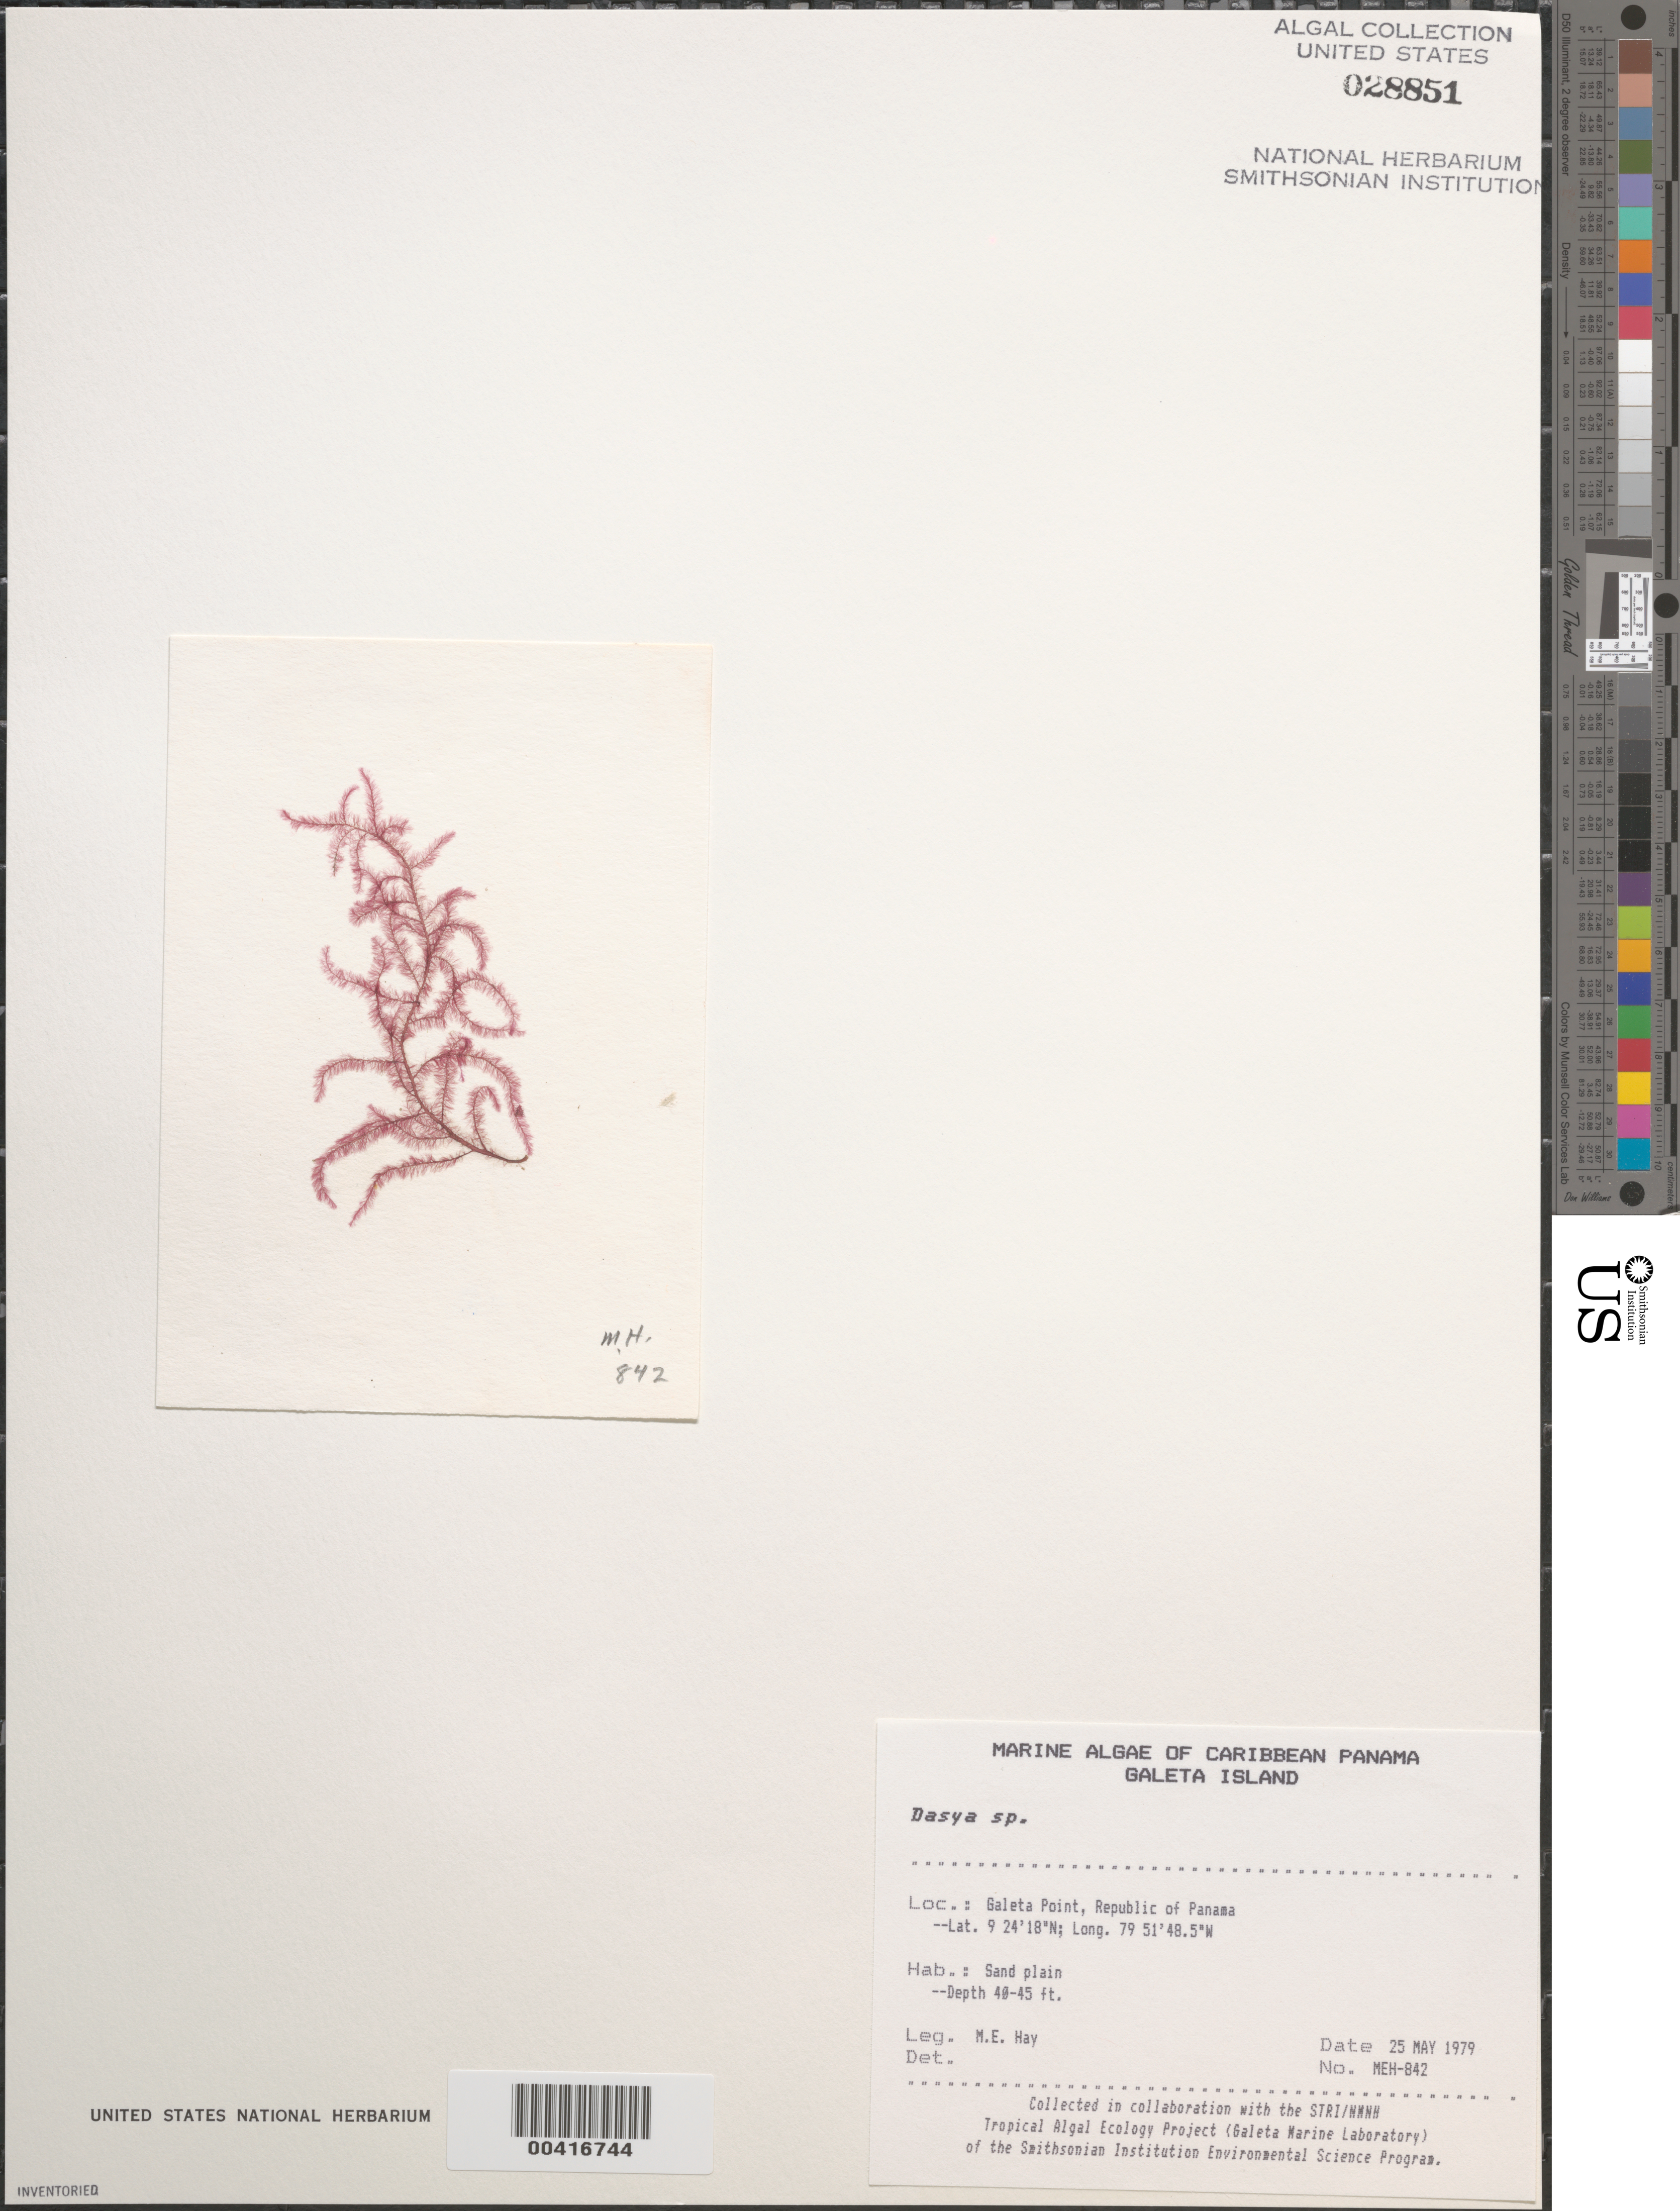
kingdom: Plantae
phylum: Rhodophyta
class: Florideophyceae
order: Ceramiales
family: Dasyaceae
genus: Dasya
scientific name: Dasya sp.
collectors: M. E. Hay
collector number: MEH-842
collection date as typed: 25 May 1979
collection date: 1979-05-25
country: Panama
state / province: Colón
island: Galeta Island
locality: Galeta Point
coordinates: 9 24' 18" N, 79 51' 48.5" W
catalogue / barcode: US 28851